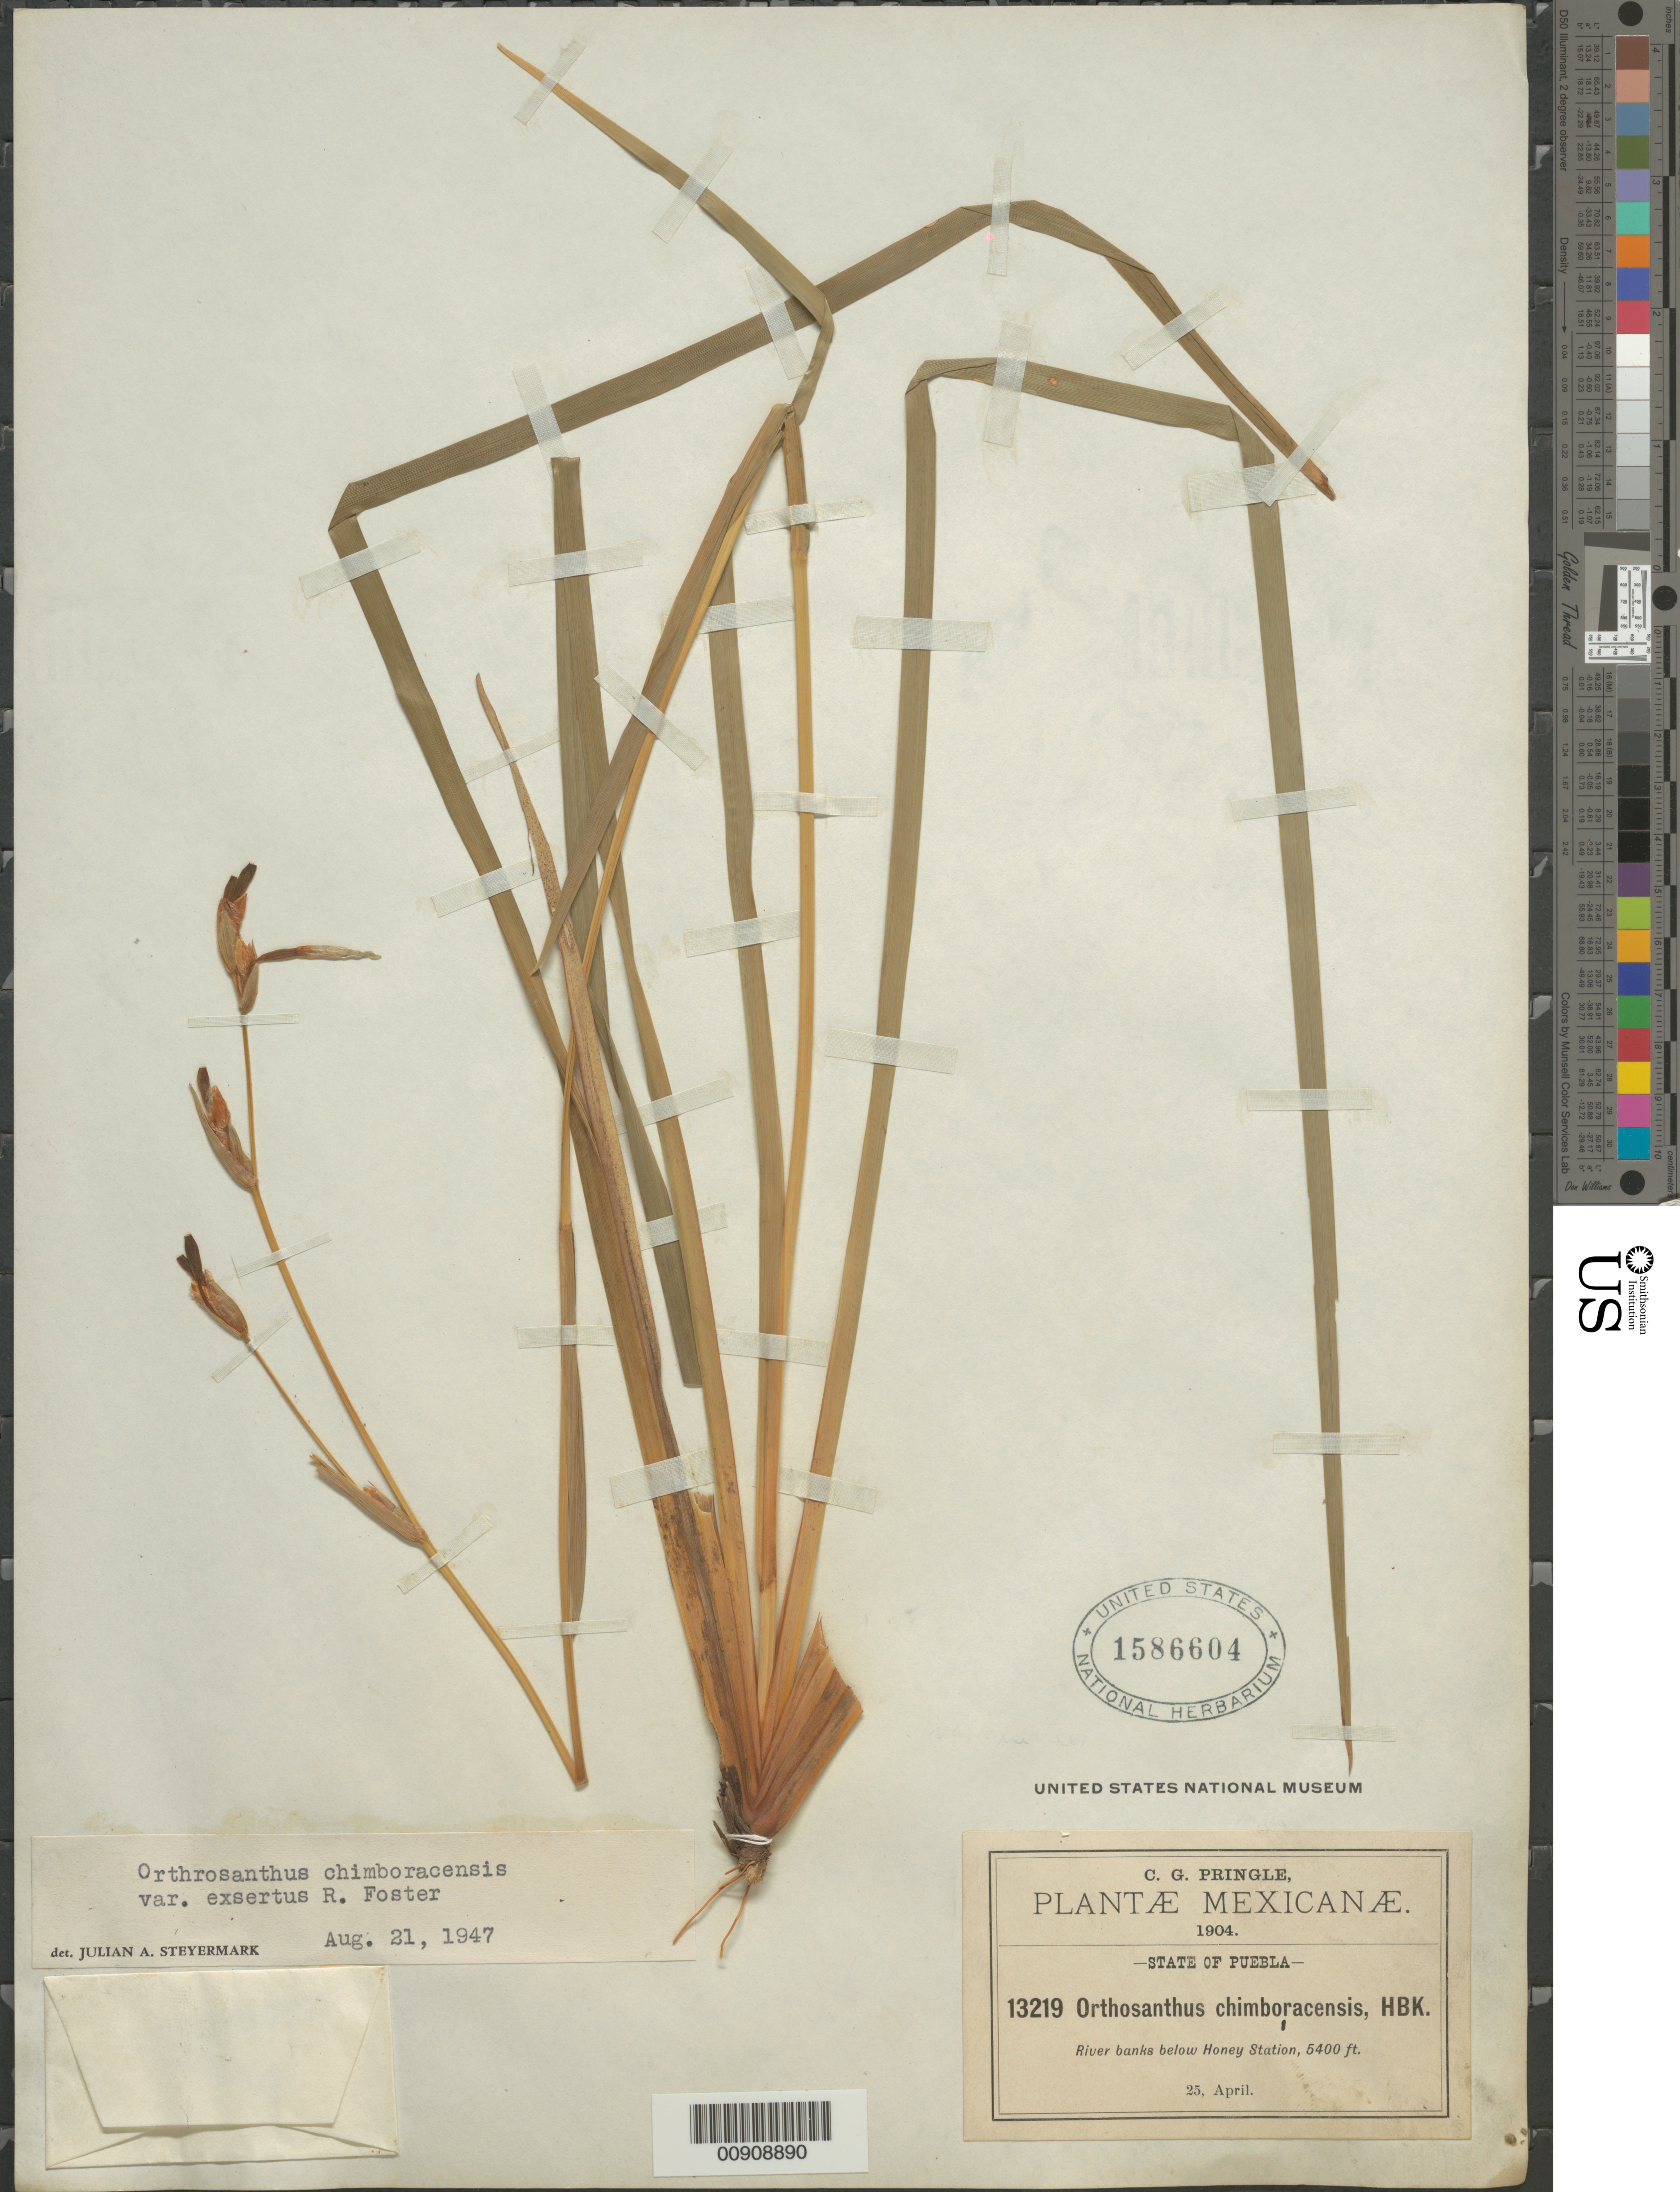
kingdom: Plantae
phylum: Tracheophyta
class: Liliopsida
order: Asparagales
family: Iridaceae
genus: Orthrosanthus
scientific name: Orthrosanthus chimboracensis var. exsertus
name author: R.C. Foster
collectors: C. G. Pringle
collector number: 13219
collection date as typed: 25 Apr 1904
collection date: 1904-04-25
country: Mexico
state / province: Puebla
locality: State of Puebla: River banks below Honey Station.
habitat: River banks.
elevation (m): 1646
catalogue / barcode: US 1586604